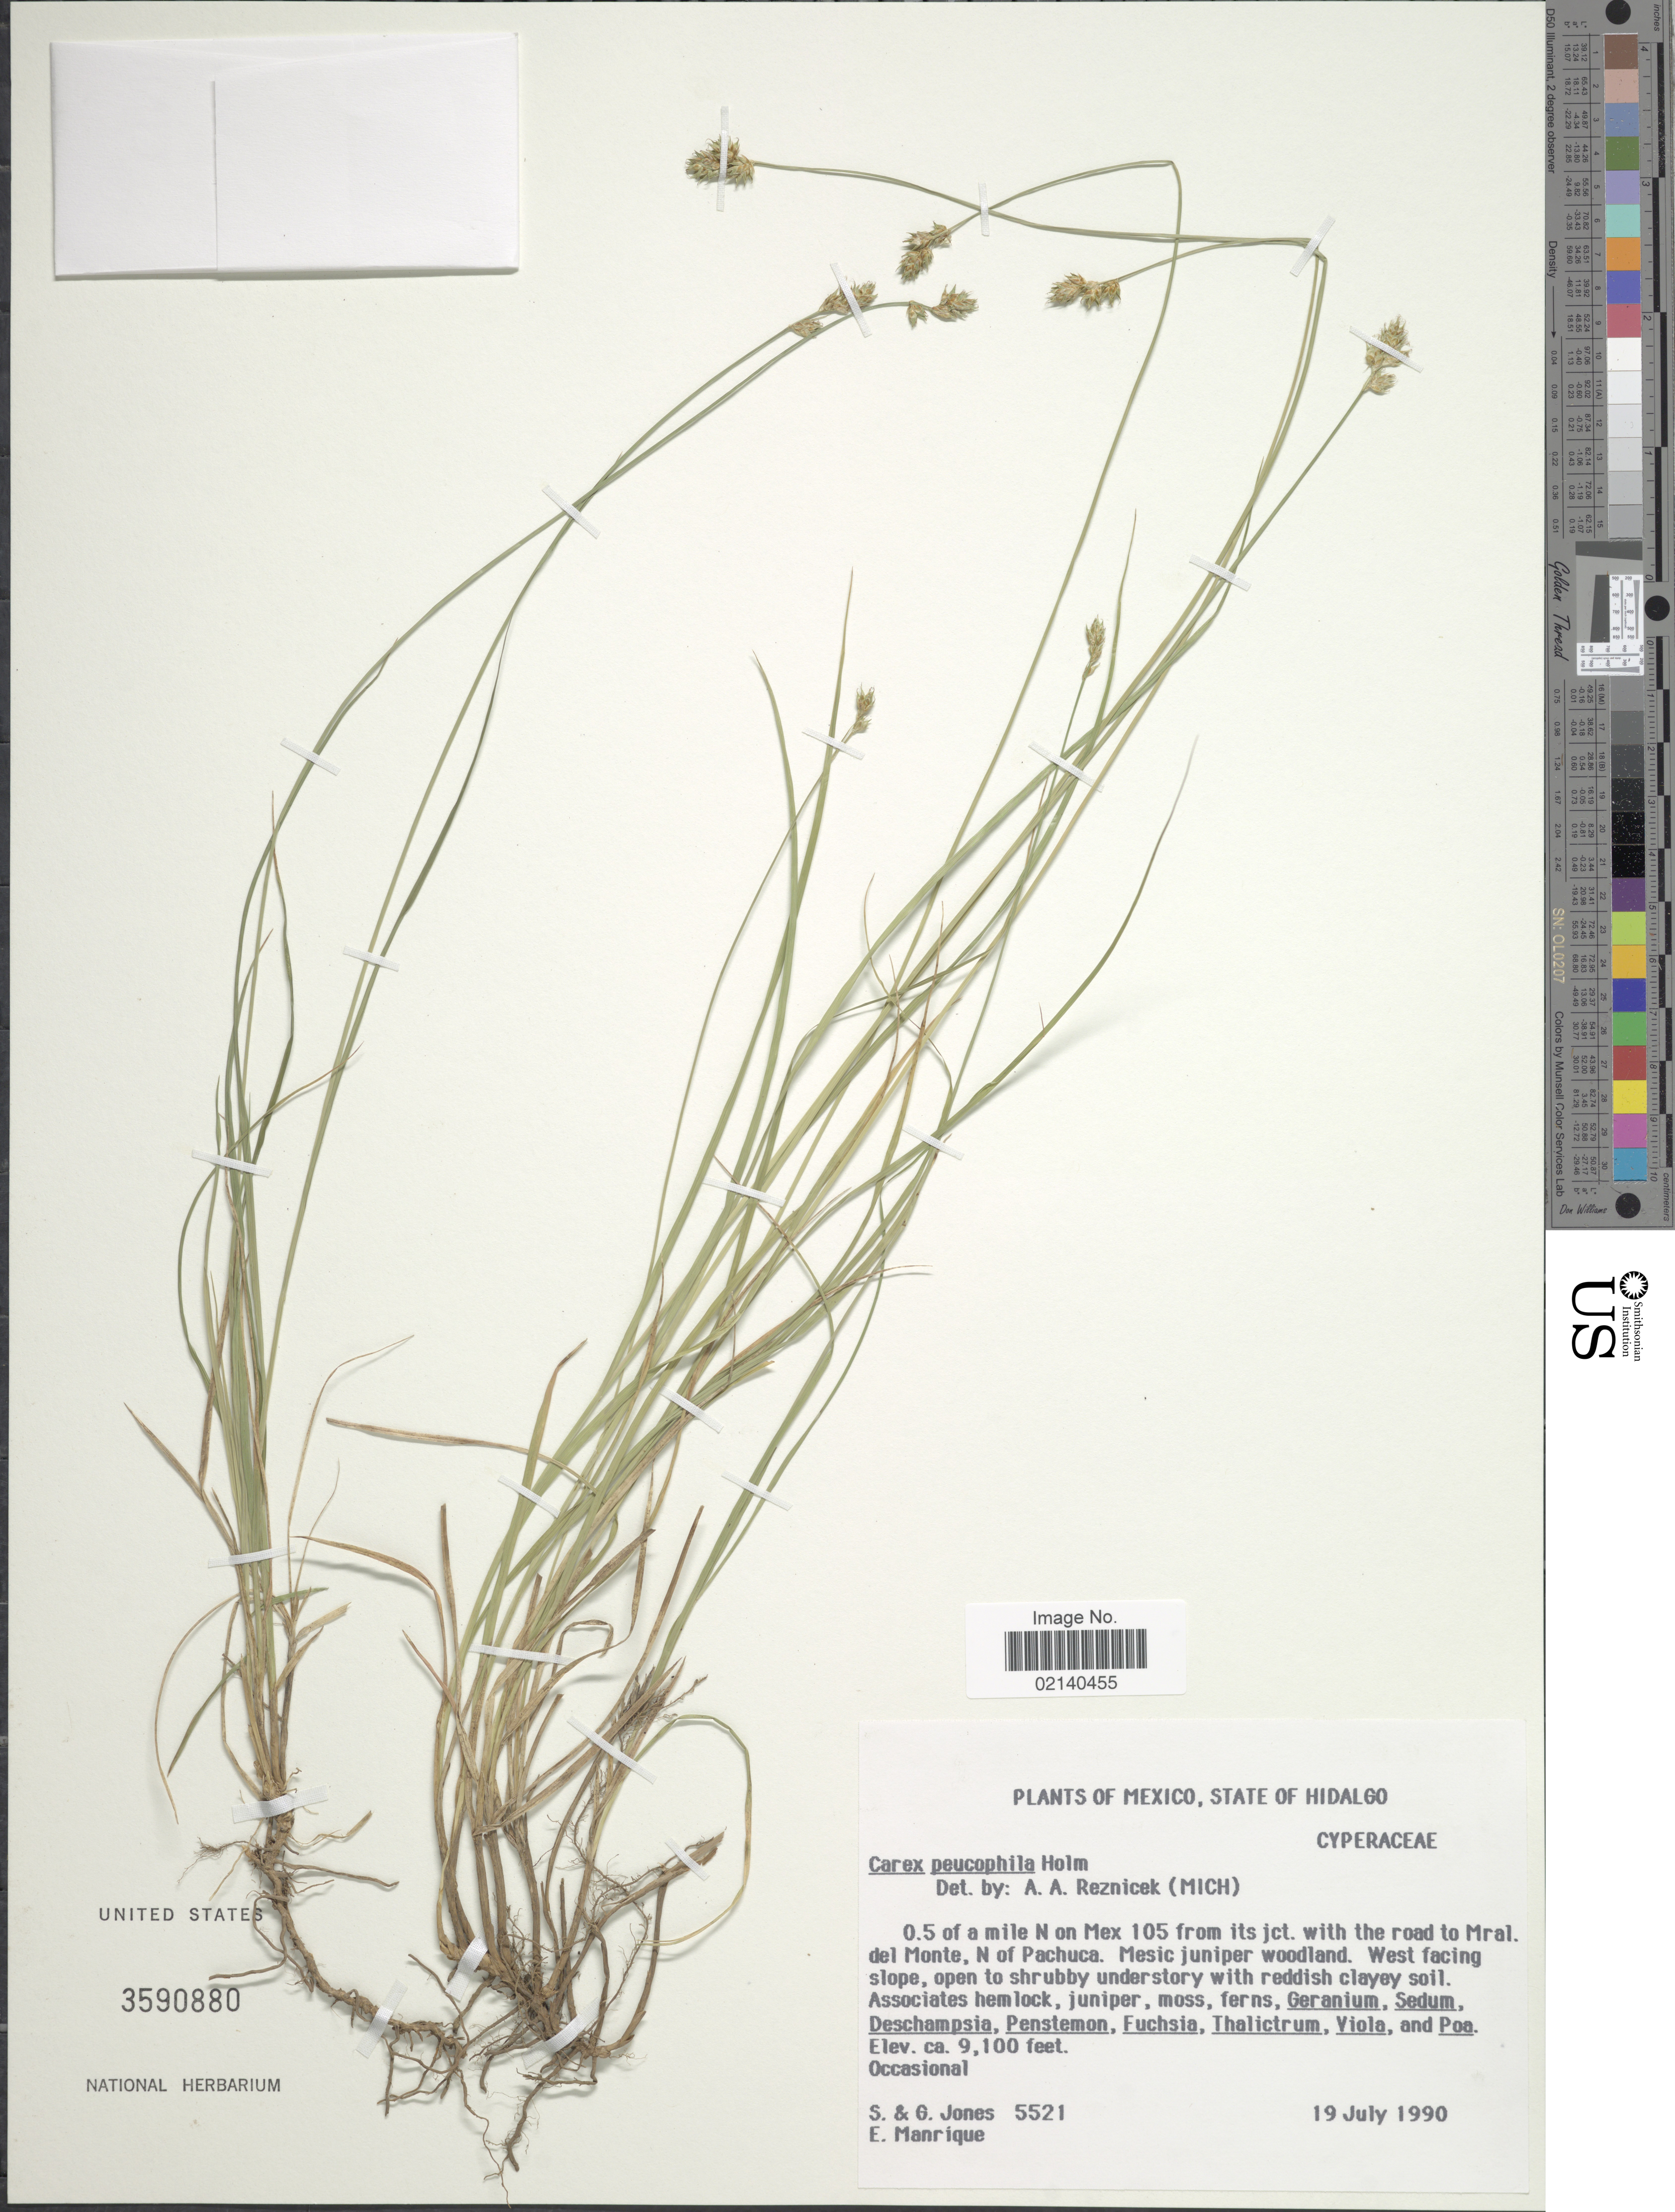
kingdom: Plantae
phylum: Tracheophyta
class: Liliopsida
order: Poales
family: Cyperaceae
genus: Carex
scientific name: Carex peucophila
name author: Holm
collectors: S. Jones, G. Jones & E. Manrique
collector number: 5521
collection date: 1990-07-19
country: Mexico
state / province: Hidalgo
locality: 0.5 of a mile N of Mex 105 from its jct. with the road to Mral. del Monte, N of Pachuca, west facing slope.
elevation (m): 2774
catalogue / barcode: US 3590880